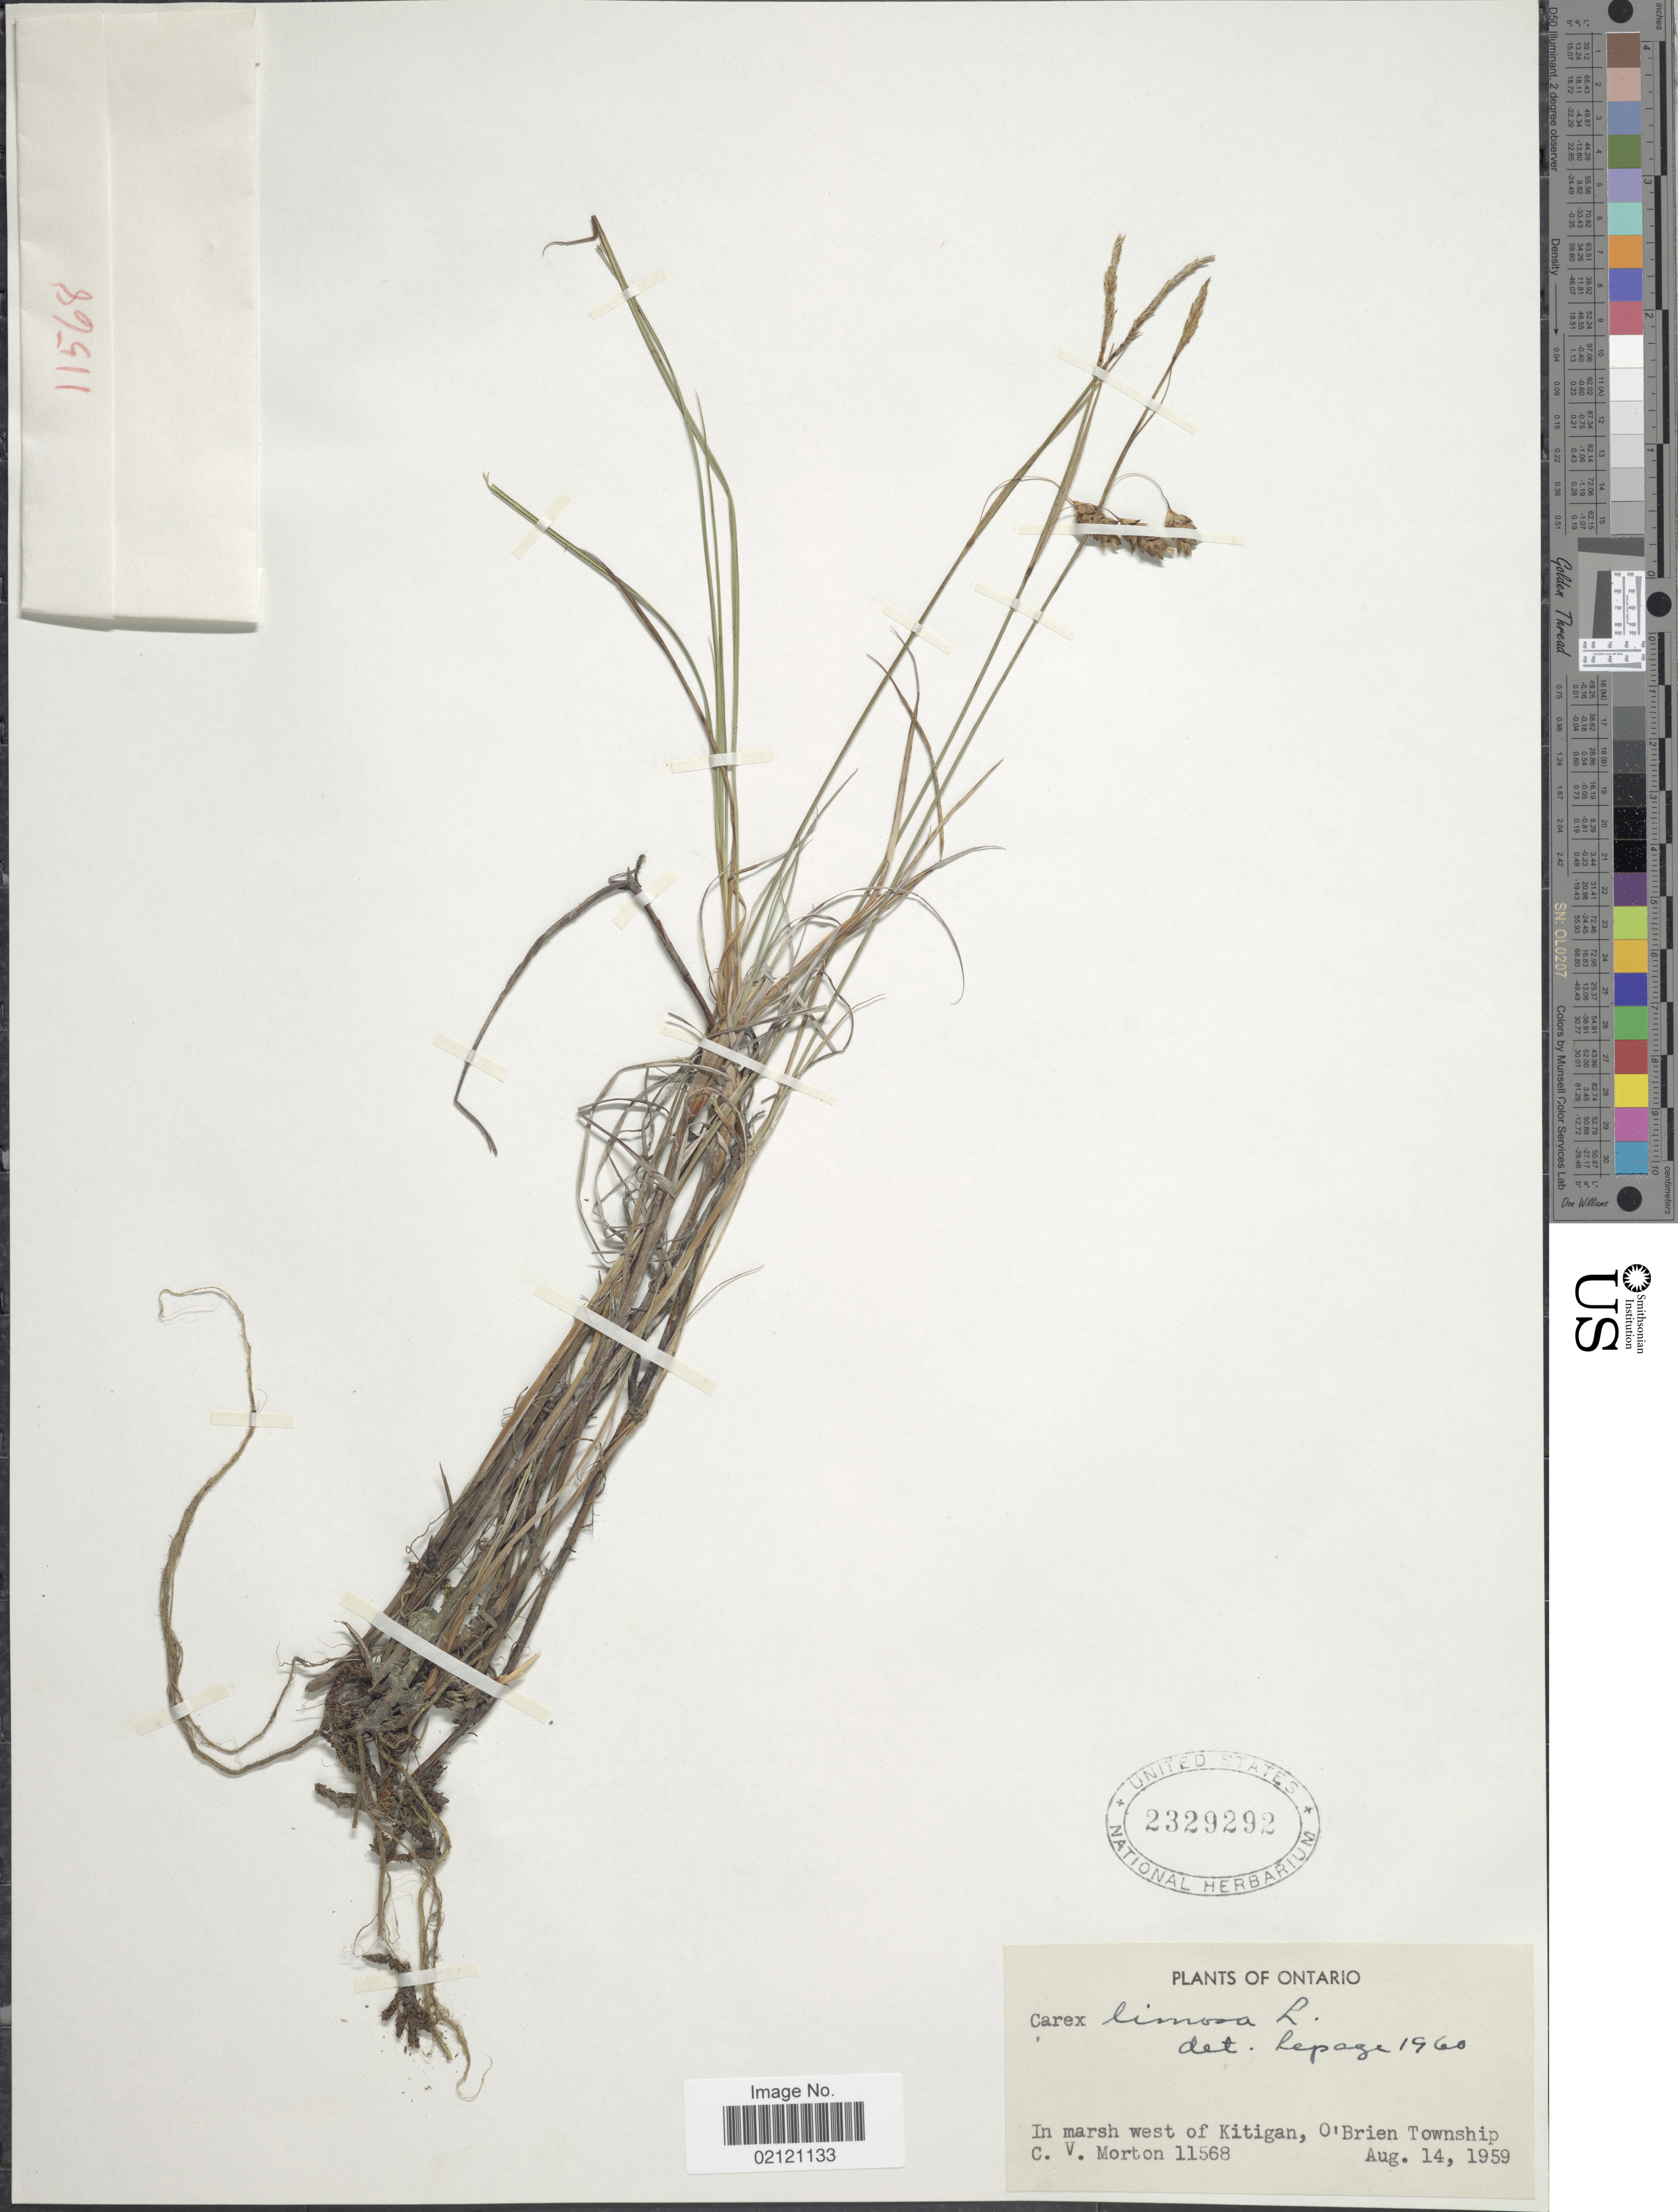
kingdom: Plantae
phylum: Tracheophyta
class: Liliopsida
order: Poales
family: Cyperaceae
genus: Carex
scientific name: Carex limosa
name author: L.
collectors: C. V. Morton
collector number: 11568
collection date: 1959-08-14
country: Canada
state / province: Ontario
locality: In marsh west of Kitigan, O'Brien Township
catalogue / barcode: US 2329292